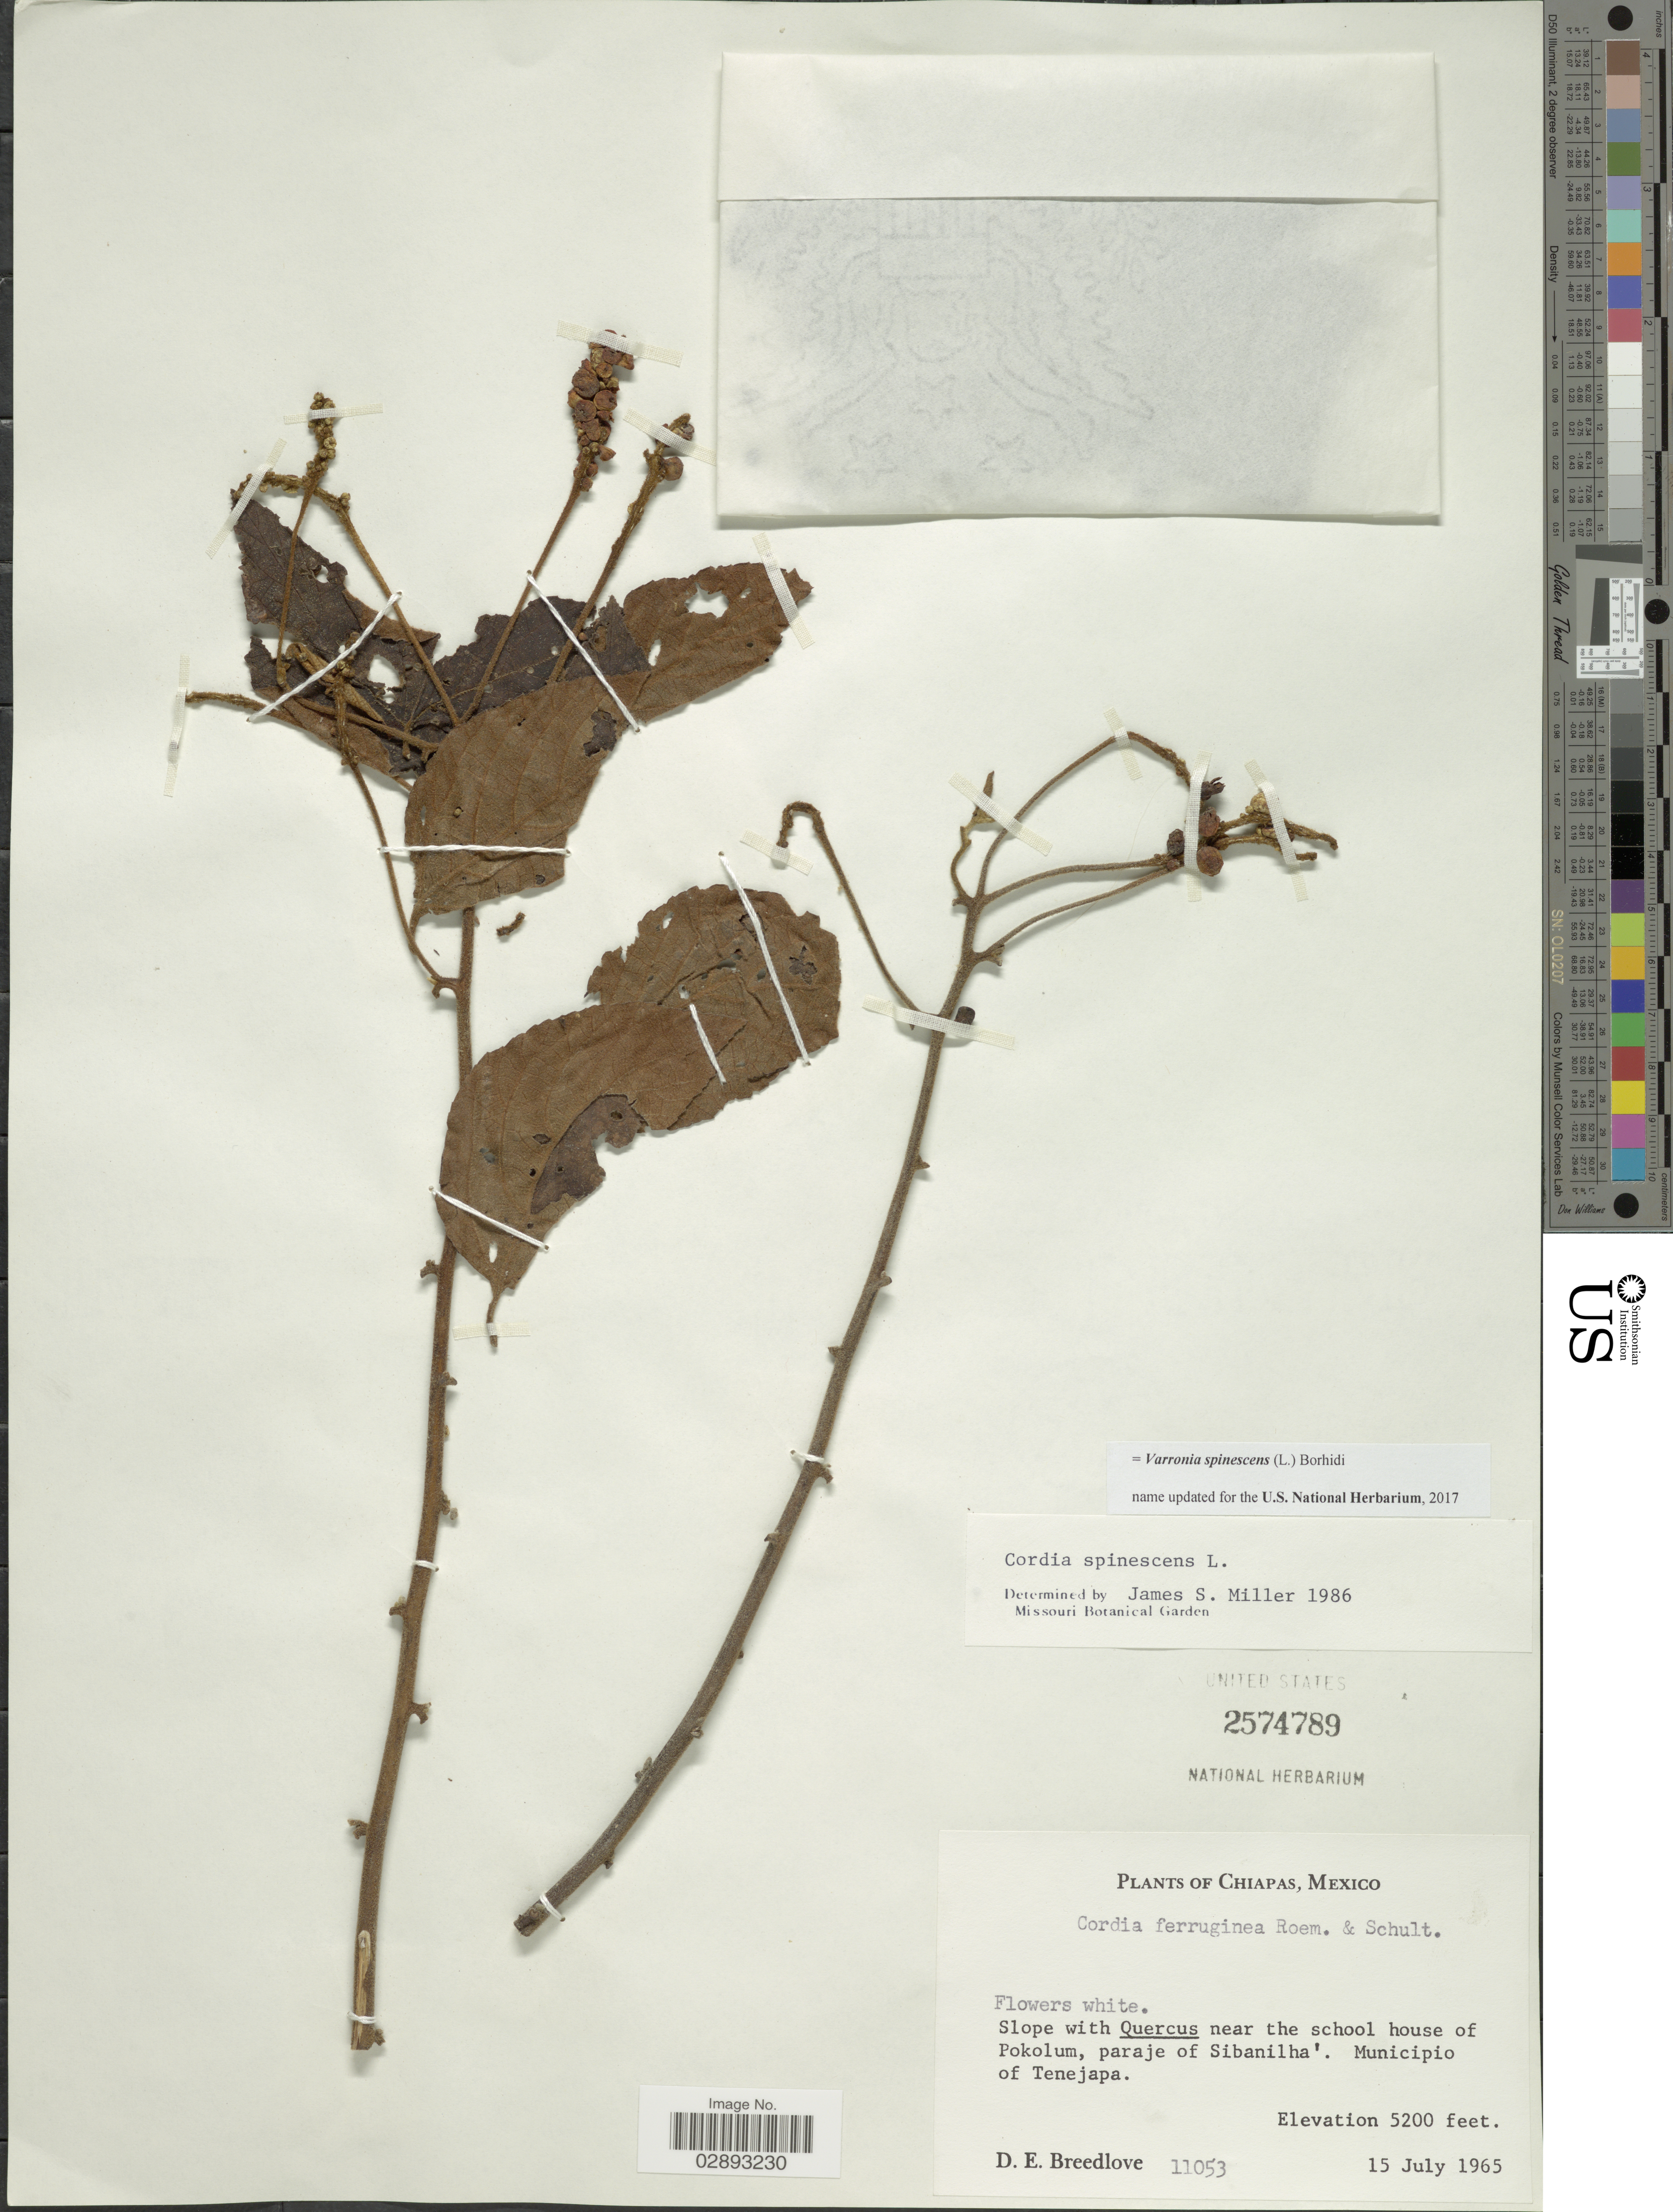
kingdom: Plantae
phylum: Tracheophyta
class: Magnoliopsida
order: Boraginales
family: Cordiaceae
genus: Varronia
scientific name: Varronia spinescens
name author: (L.) Borhidi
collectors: D. E. Breedlove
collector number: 11053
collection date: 1965-07-15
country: Mexico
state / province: Chiapas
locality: Slope with Quercus near the school house of Pokolum, paraje of Sibanilha'. Municipio of Tenejapa.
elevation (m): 1585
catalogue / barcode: US 2574789